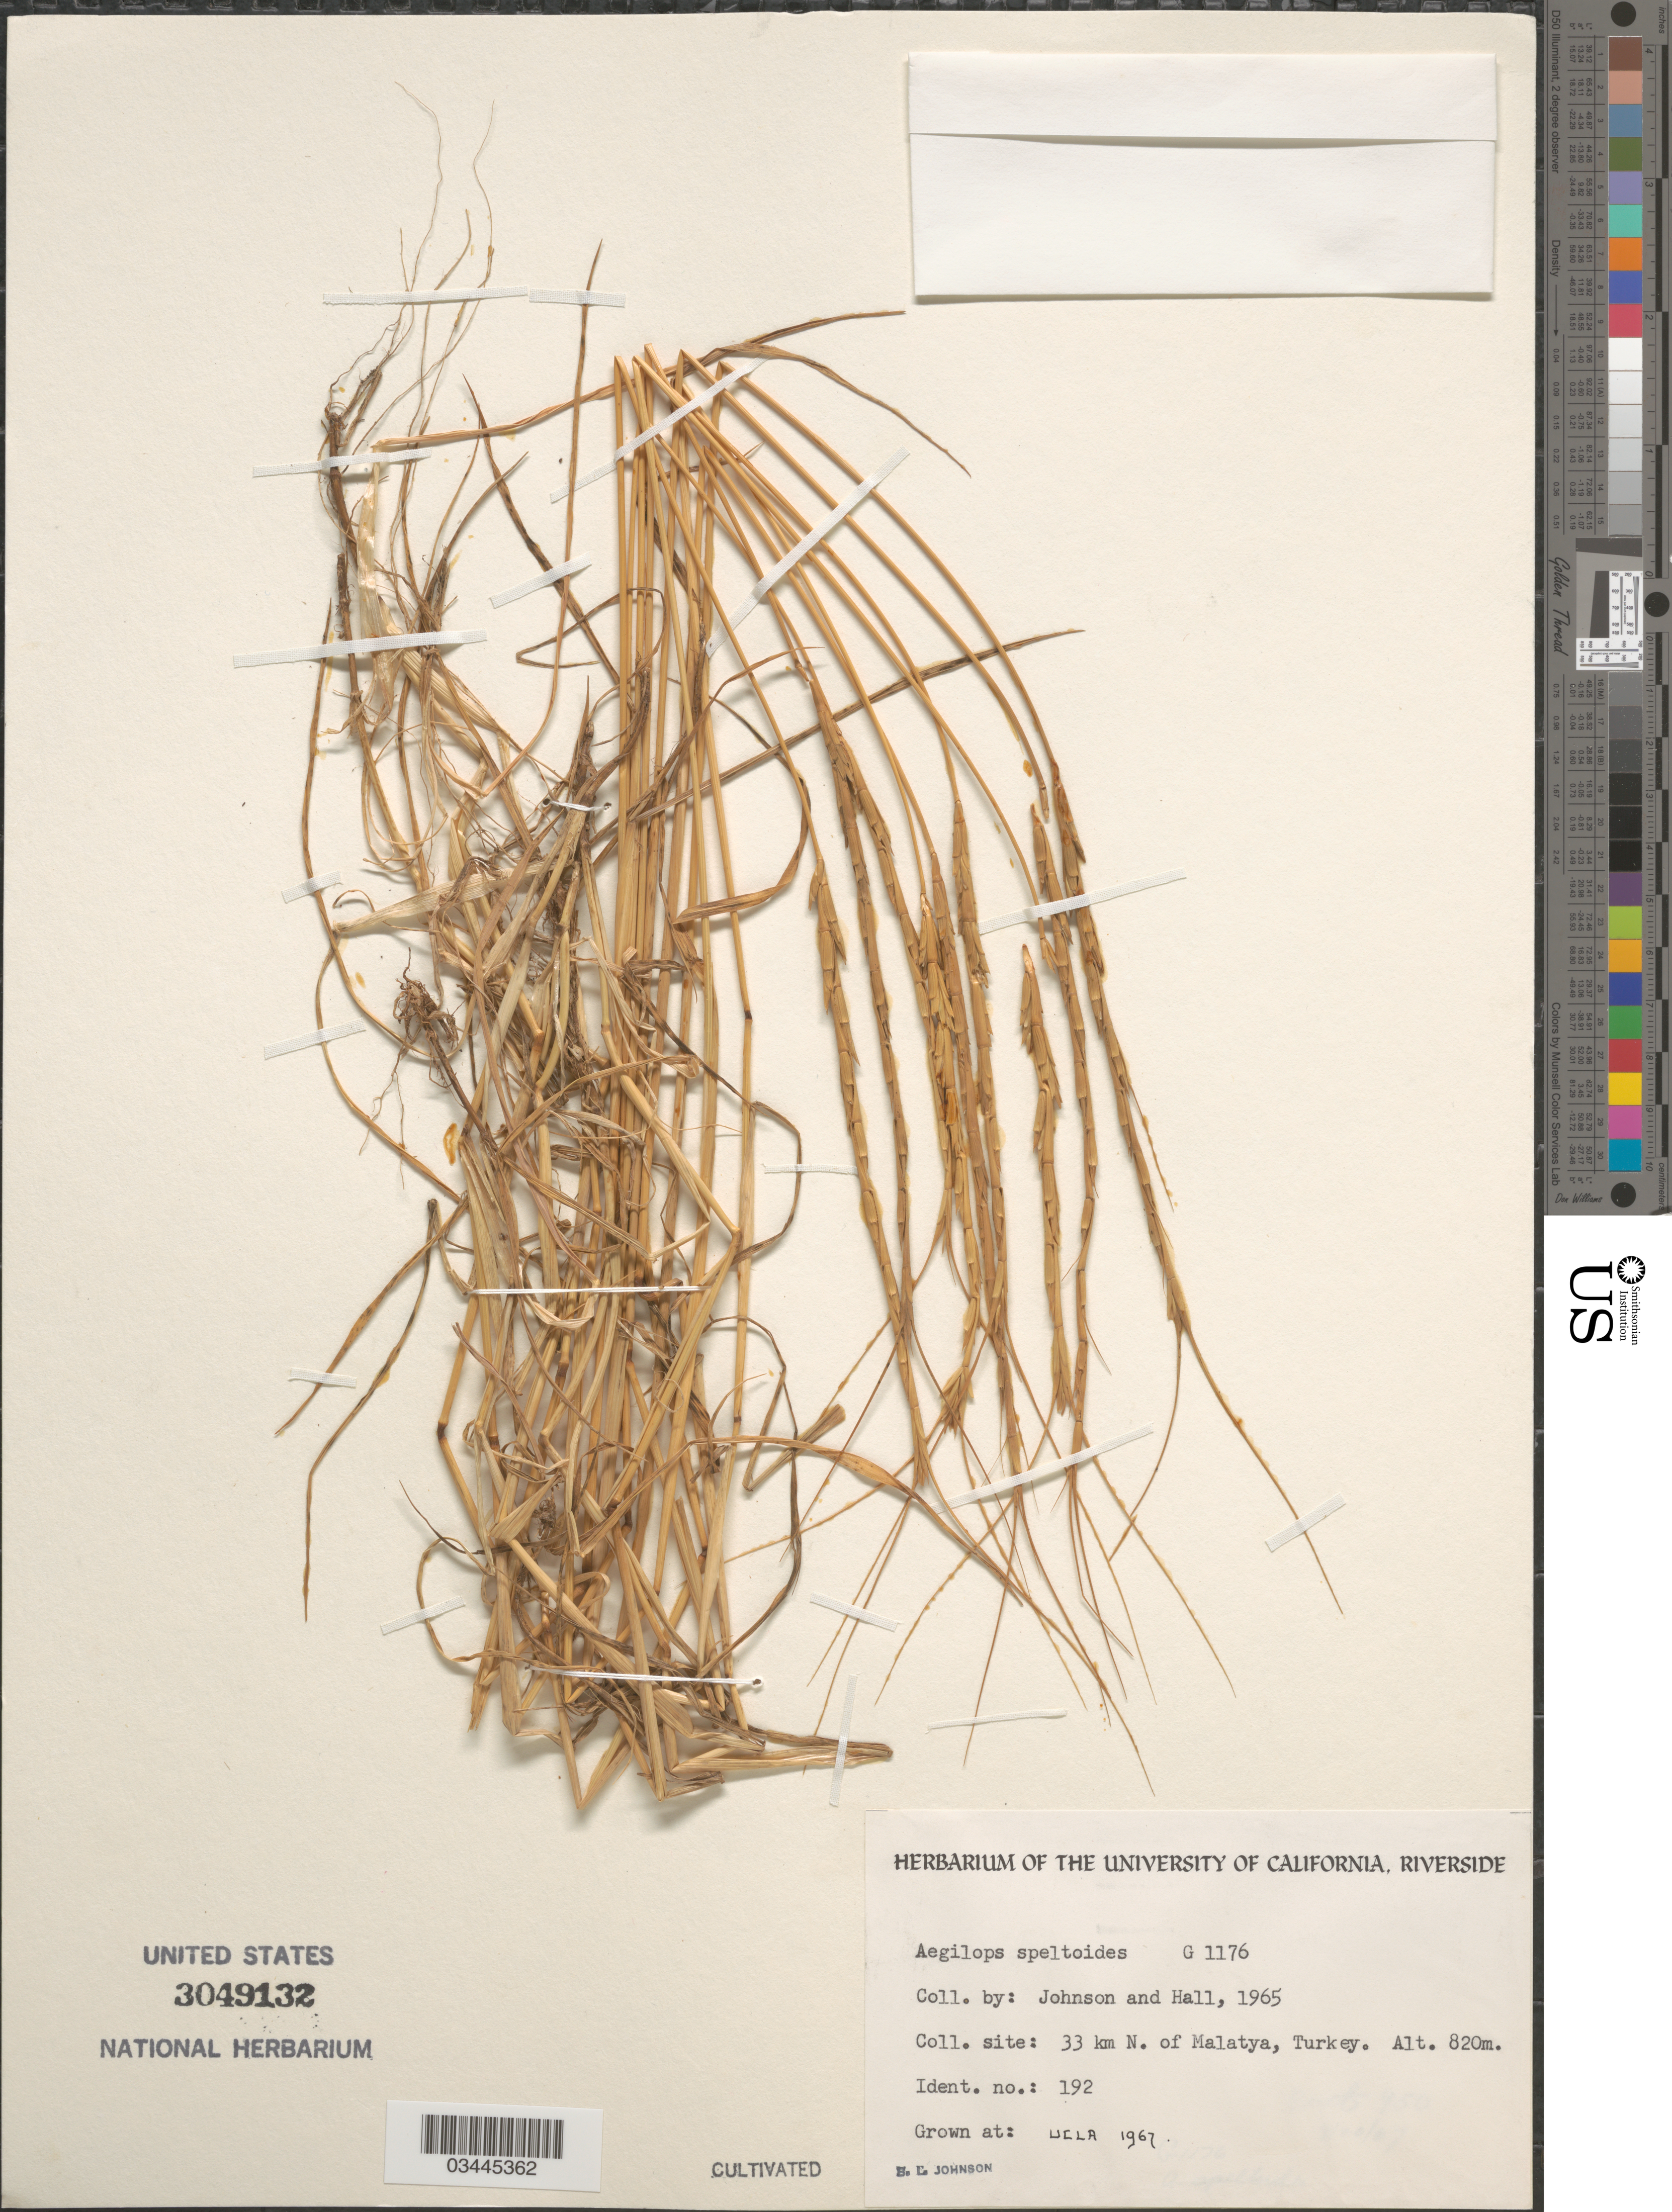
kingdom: Plantae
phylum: Tracheophyta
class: Liliopsida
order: Poales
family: Poaceae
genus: Aegilops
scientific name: Aegilops speltoides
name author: Tausch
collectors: B. Johnson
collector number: G1176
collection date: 1967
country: United States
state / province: California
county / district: Los Angeles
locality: UCLA.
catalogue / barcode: US 3049132